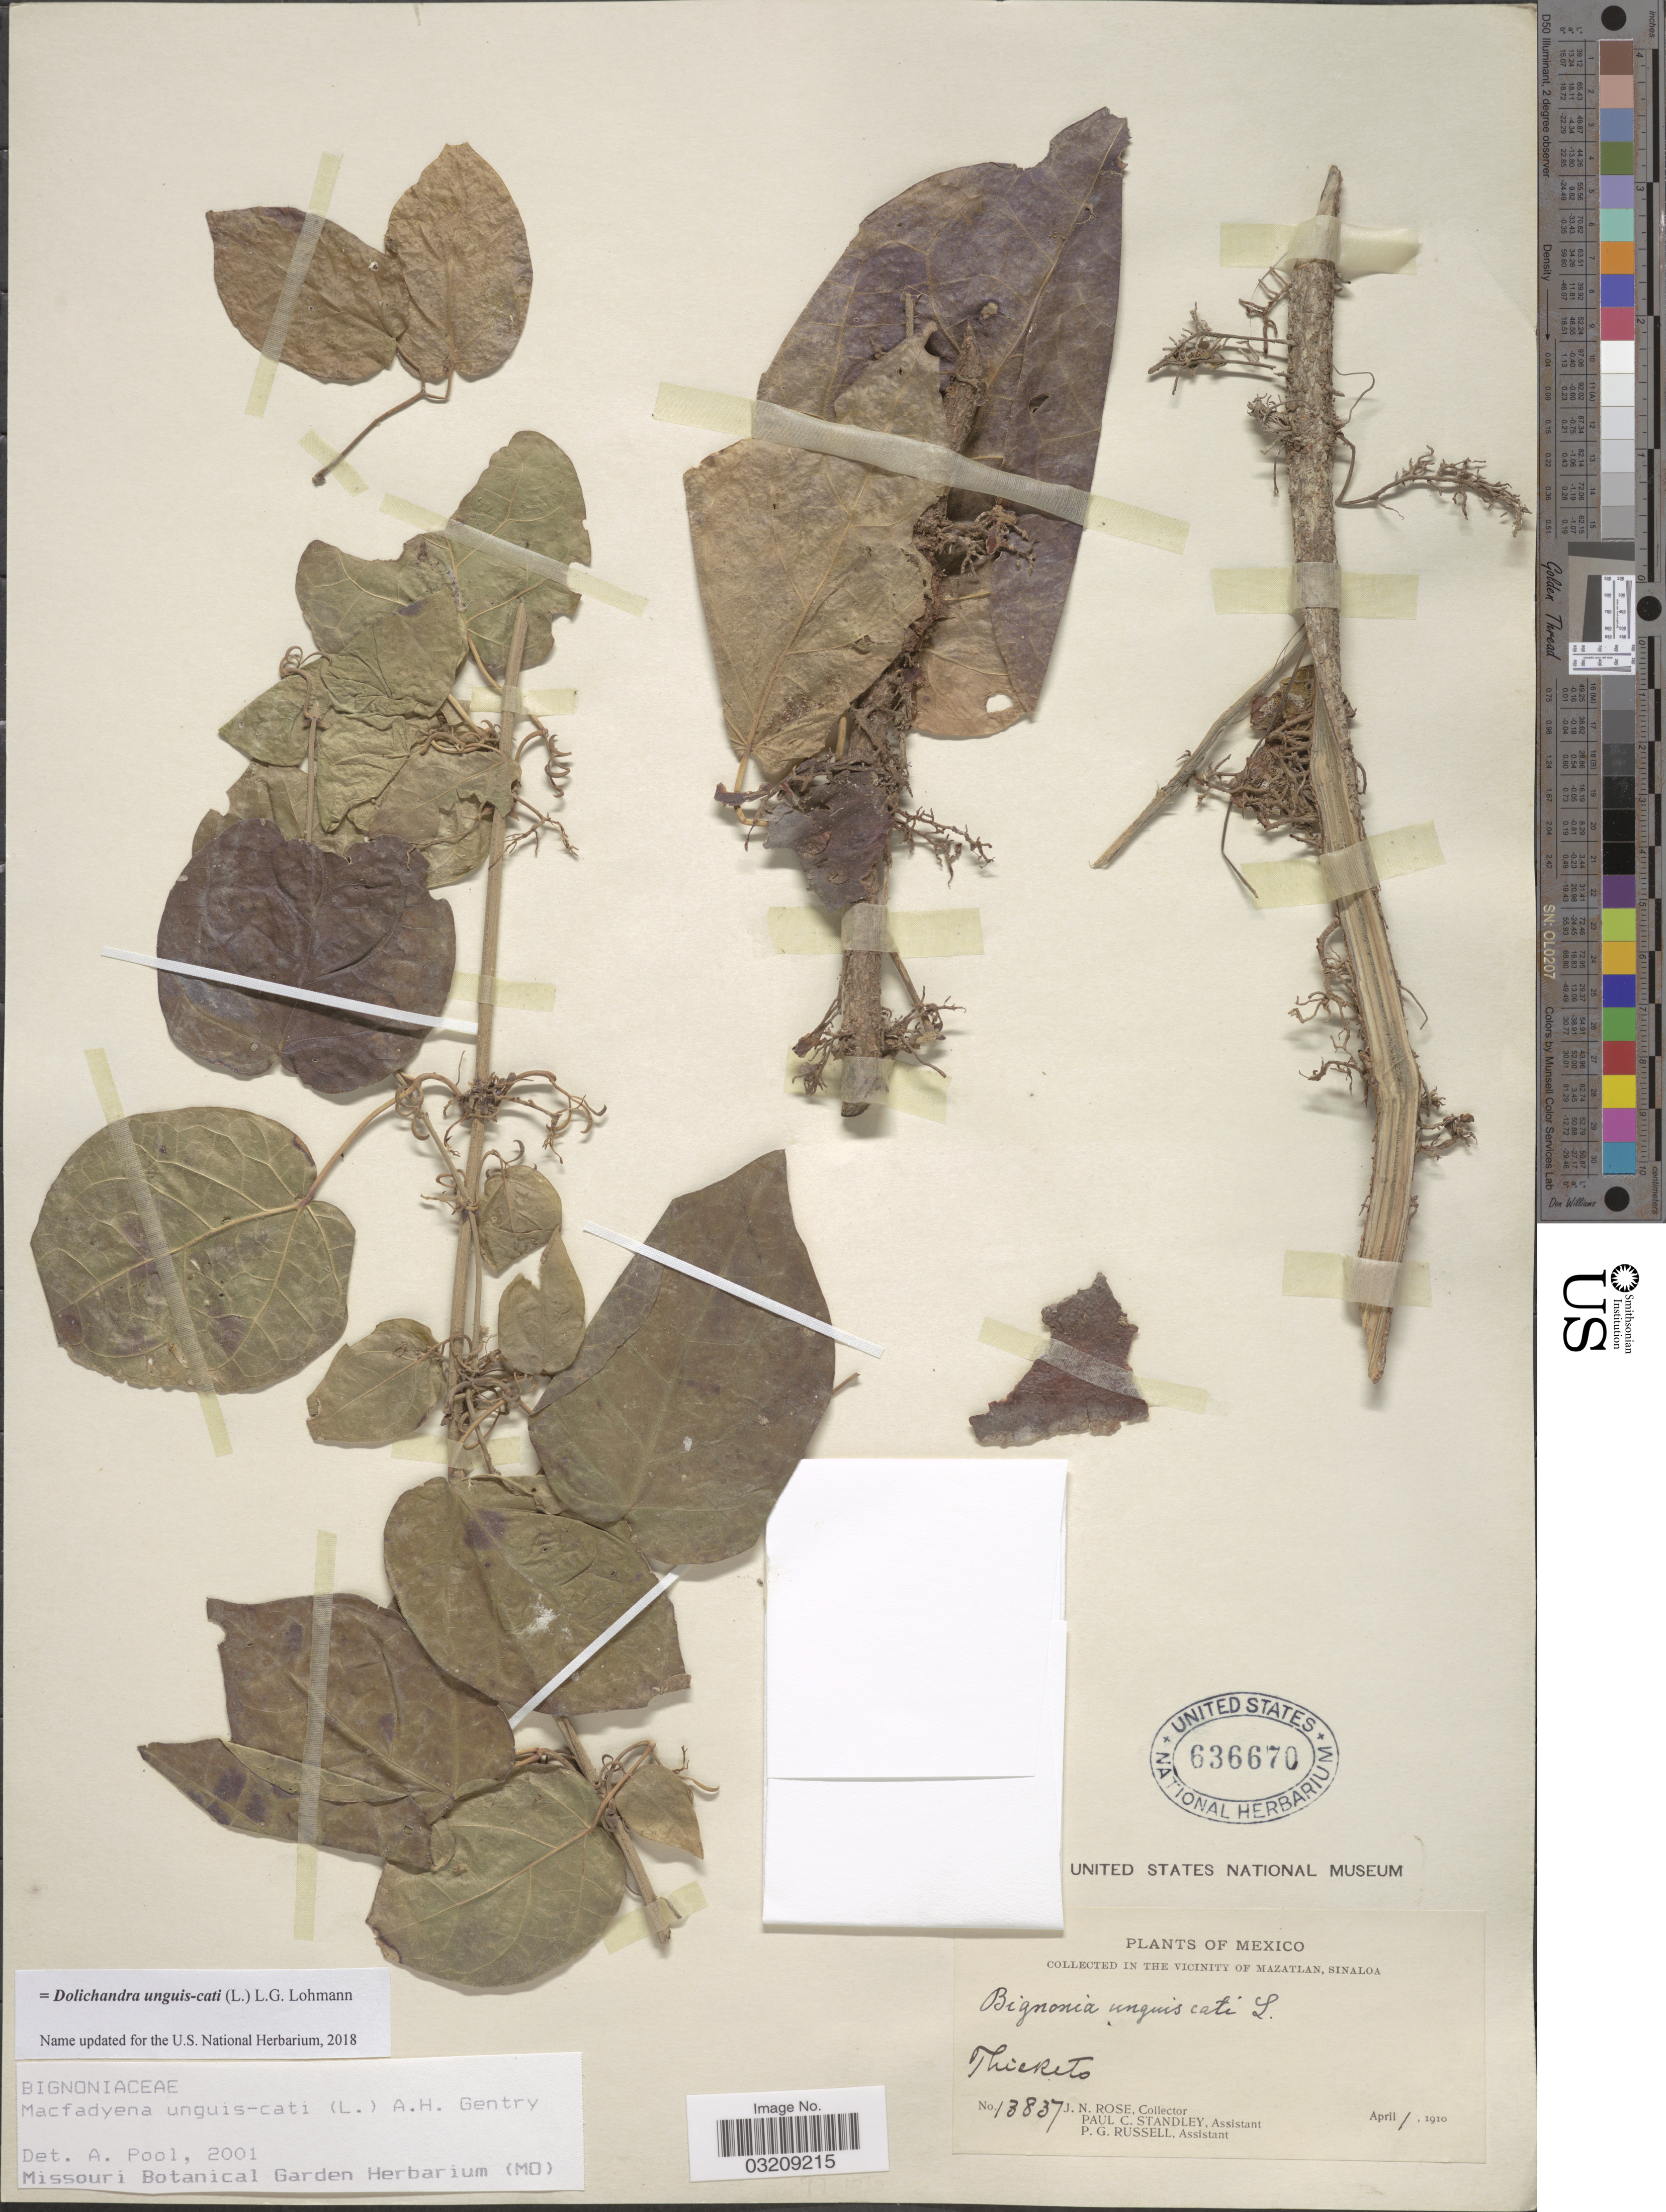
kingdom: Plantae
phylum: Tracheophyta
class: Magnoliopsida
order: Lamiales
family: Bignoniaceae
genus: Dolichandra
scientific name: Dolichandra unguis-cati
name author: (L.) L.G. Lohmann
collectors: J. N. Rose, P. C. Standley & P. G. Russell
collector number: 13837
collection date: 1910-04-01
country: Mexico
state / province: Sinaloa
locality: Collected in the vicinity of Mazatlan.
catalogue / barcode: US 636670